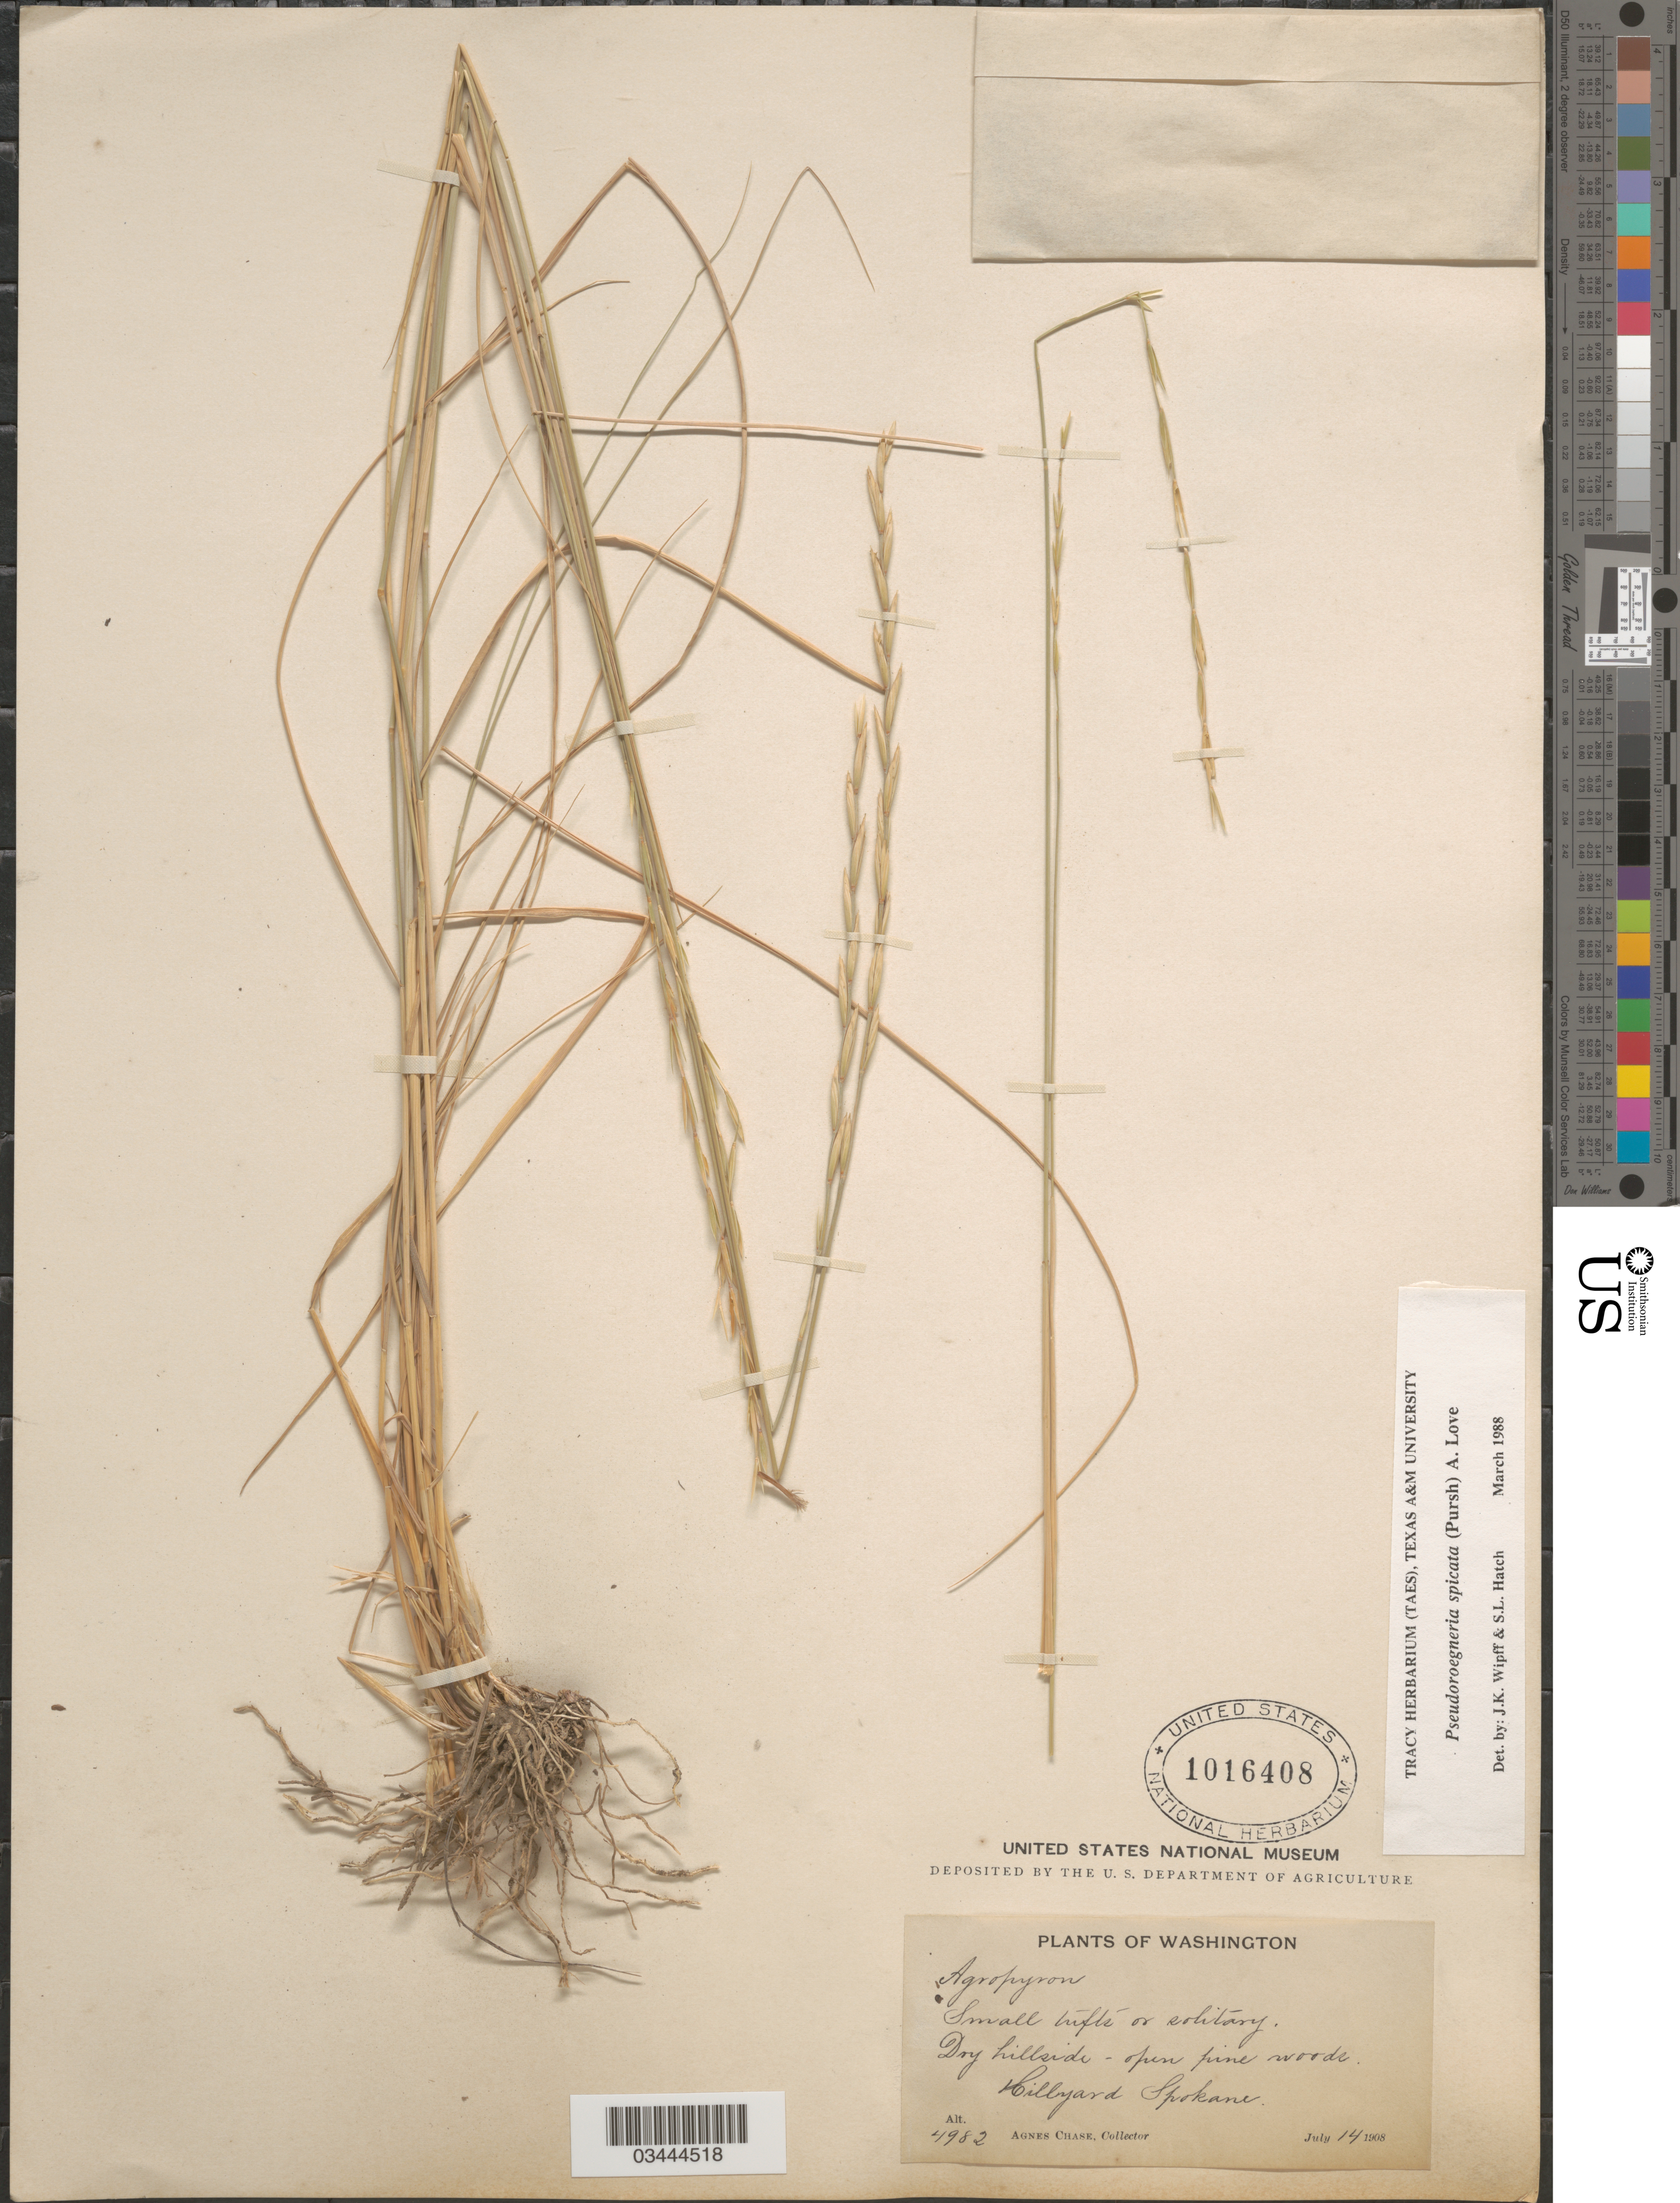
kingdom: Plantae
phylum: Tracheophyta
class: Liliopsida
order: Poales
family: Poaceae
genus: Pseudoroegneria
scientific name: Pseudoroegneria spicata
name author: (Pursh) Á. Löve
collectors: A. Chase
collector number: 4982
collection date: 1908-07-14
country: United States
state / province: Washington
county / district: Spokane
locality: Small trifts or solitary. Dry hillside - open pine woods. Hillyard Spokane.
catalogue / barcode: US 1016408